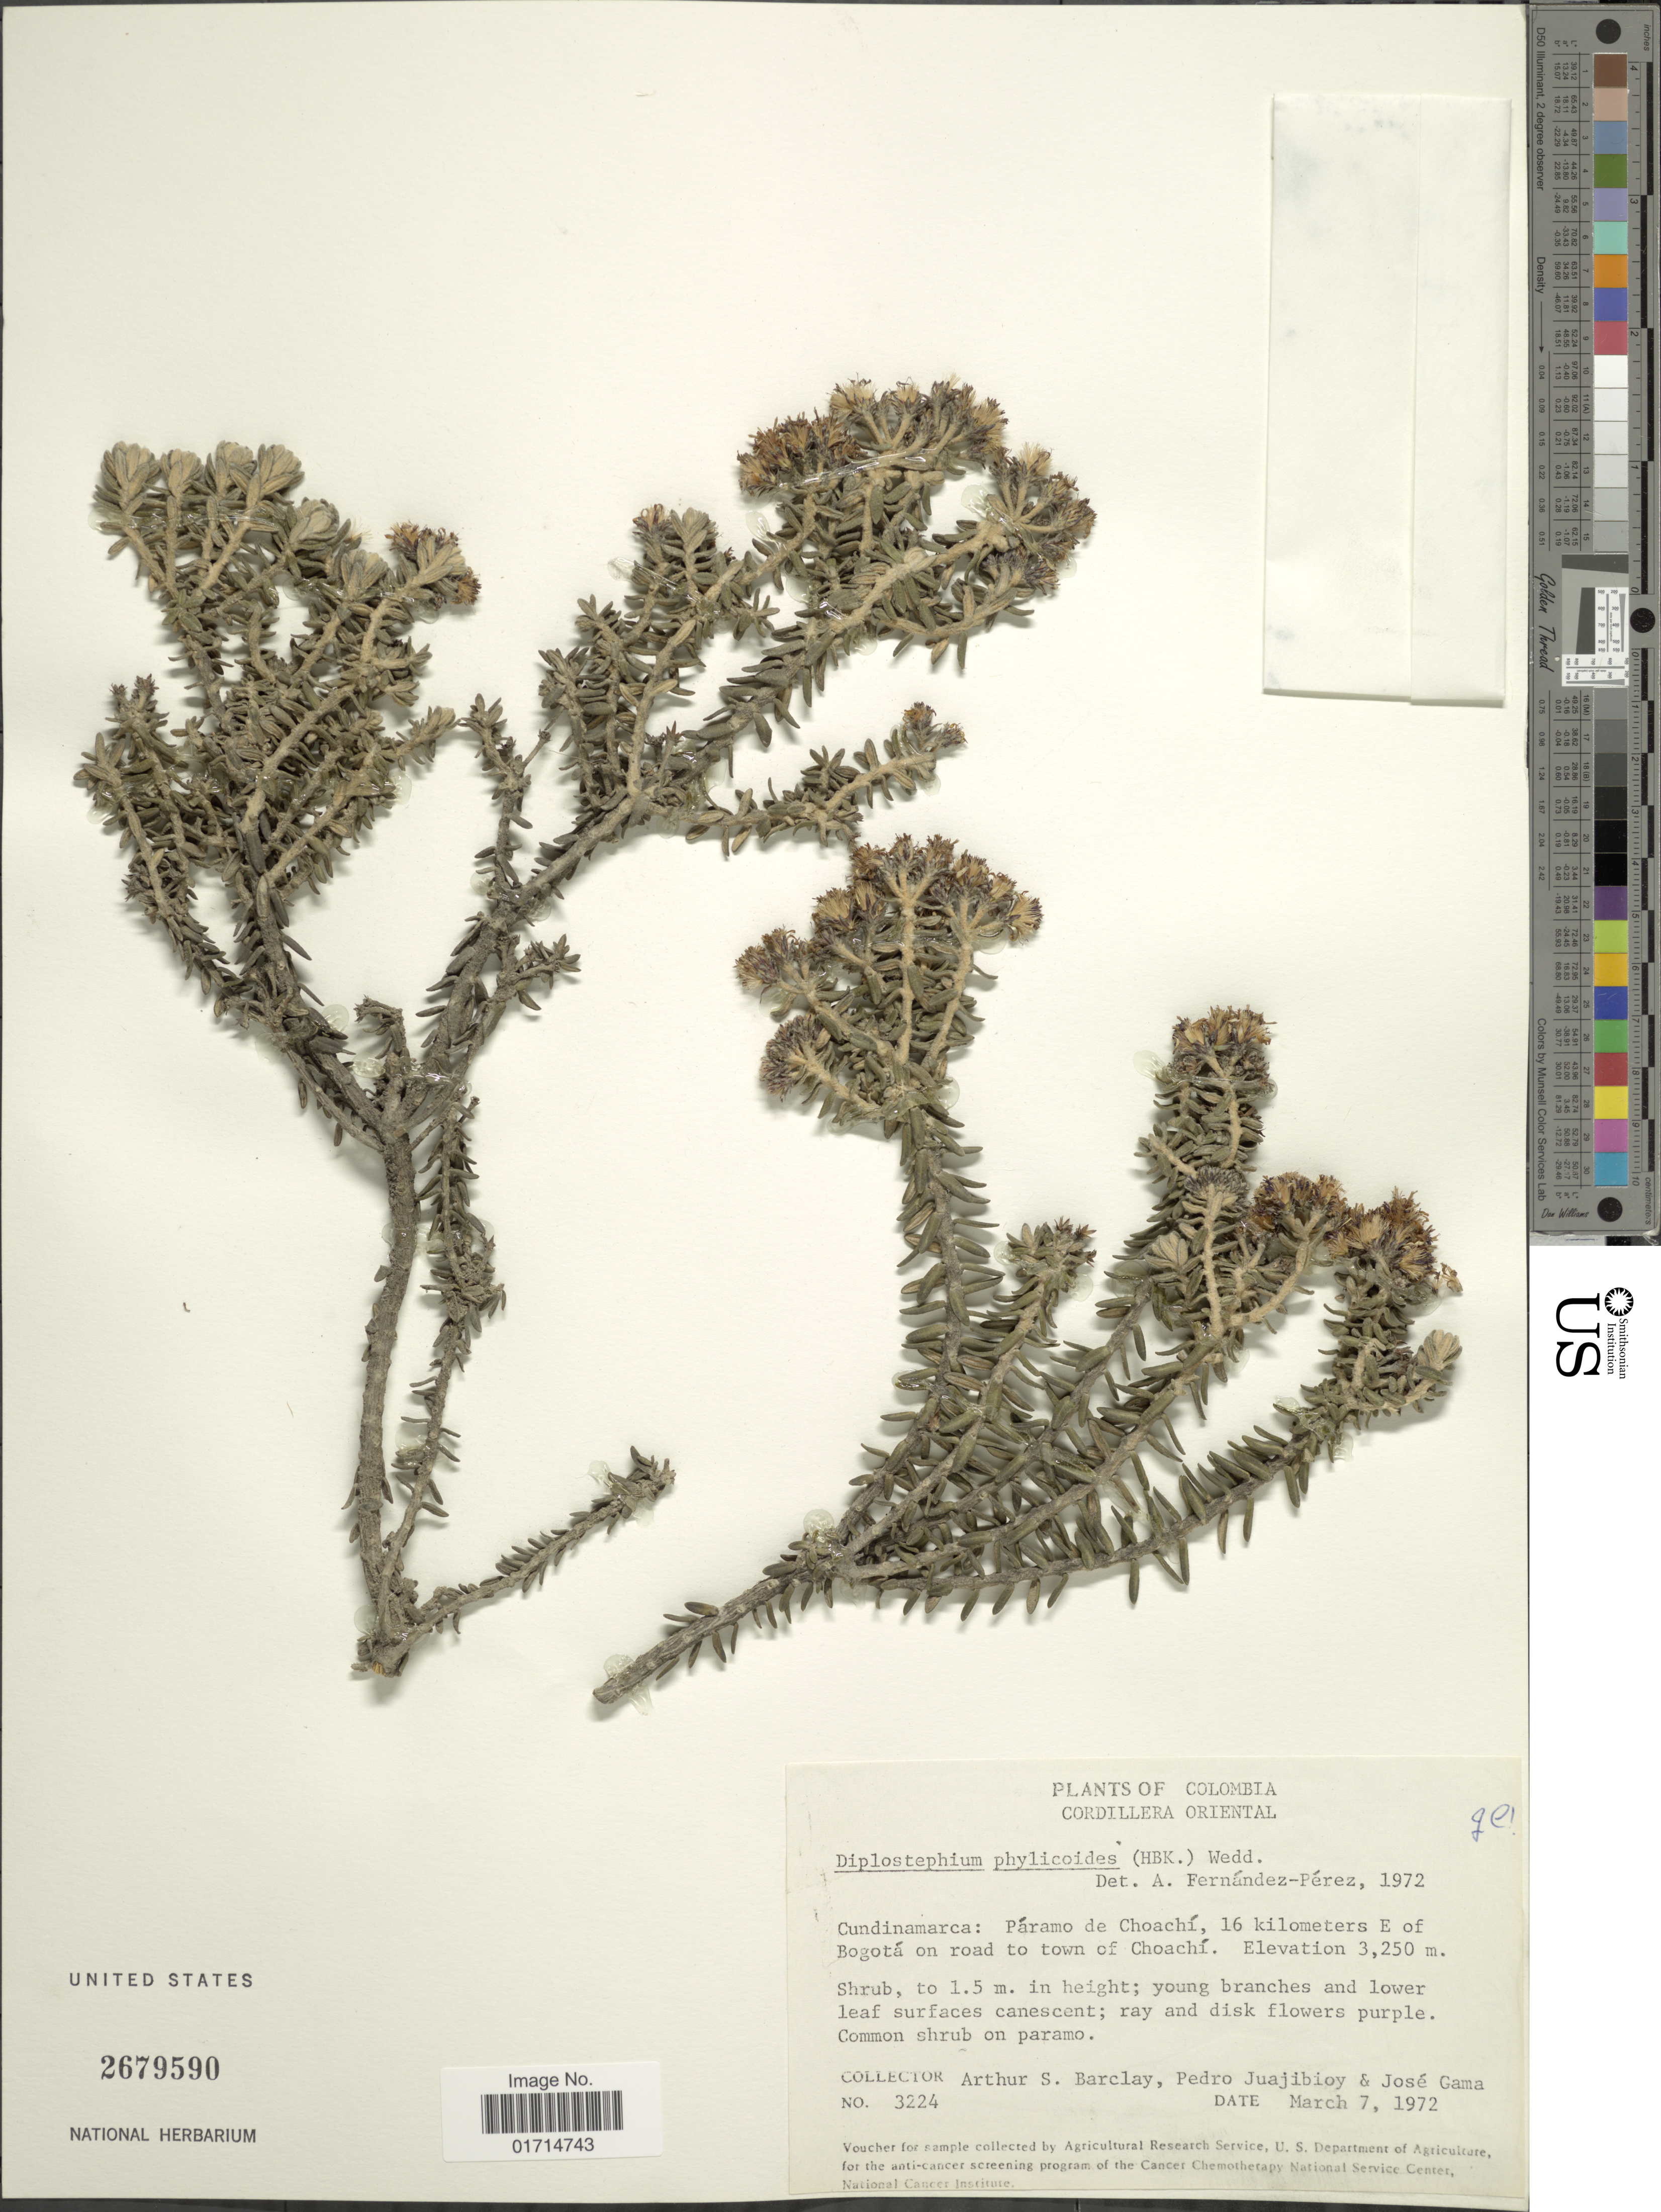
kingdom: Plantae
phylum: Tracheophyta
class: Magnoliopsida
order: Asterales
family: Asteraceae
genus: Diplostephium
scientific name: Diplostephium phylicoides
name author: (Kunth) Wedd.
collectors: A. S. Barclay, P. Juajibioy & J. Gama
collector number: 3224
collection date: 1972-03-07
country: Colombia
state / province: Cundinamarca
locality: Cordillera Oriental, Paramo de Choachi, 16 kilometers E of Bogota on road to town of Choachi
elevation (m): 3250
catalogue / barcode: US 2679590